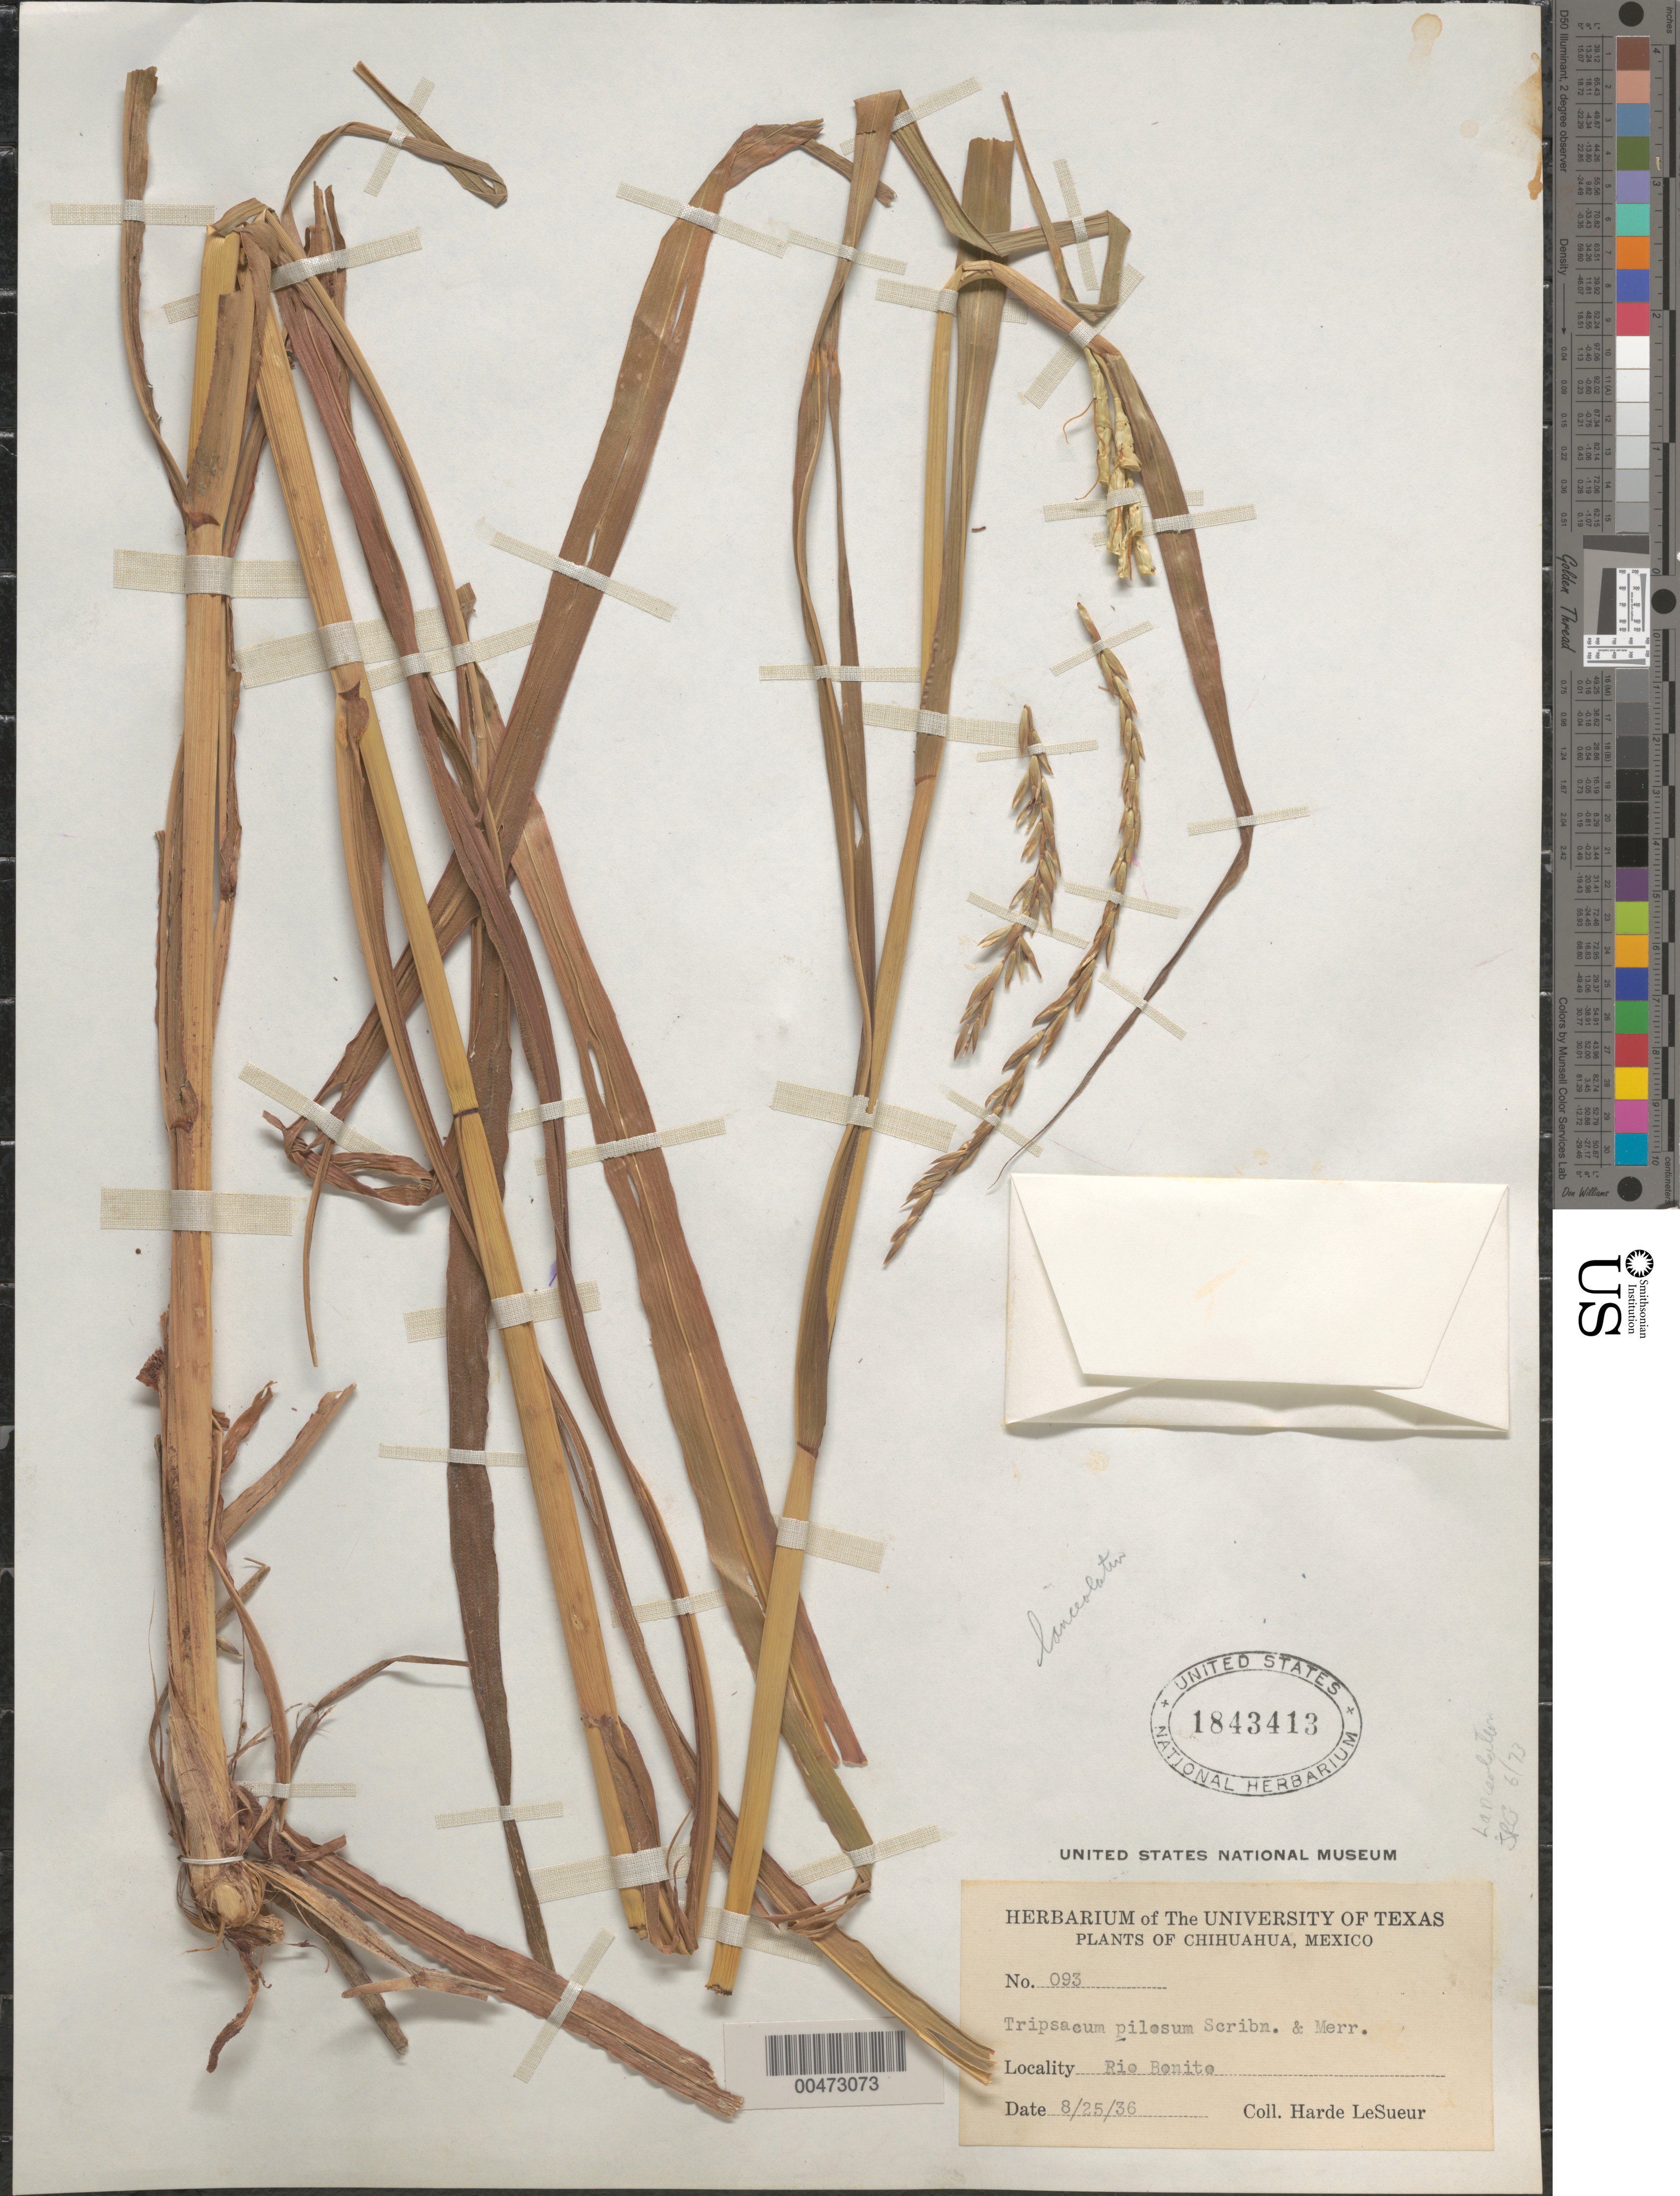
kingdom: Plantae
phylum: Tracheophyta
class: Liliopsida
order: Poales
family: Poaceae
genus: Tripsacum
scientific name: Tripsacum pilosum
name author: Scribn. & Merr.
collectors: D. H. LeSueur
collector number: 093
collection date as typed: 25 Aug 1936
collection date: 1936-08-25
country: Mexico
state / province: Chihuahua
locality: Rio Bonito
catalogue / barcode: US 1843413